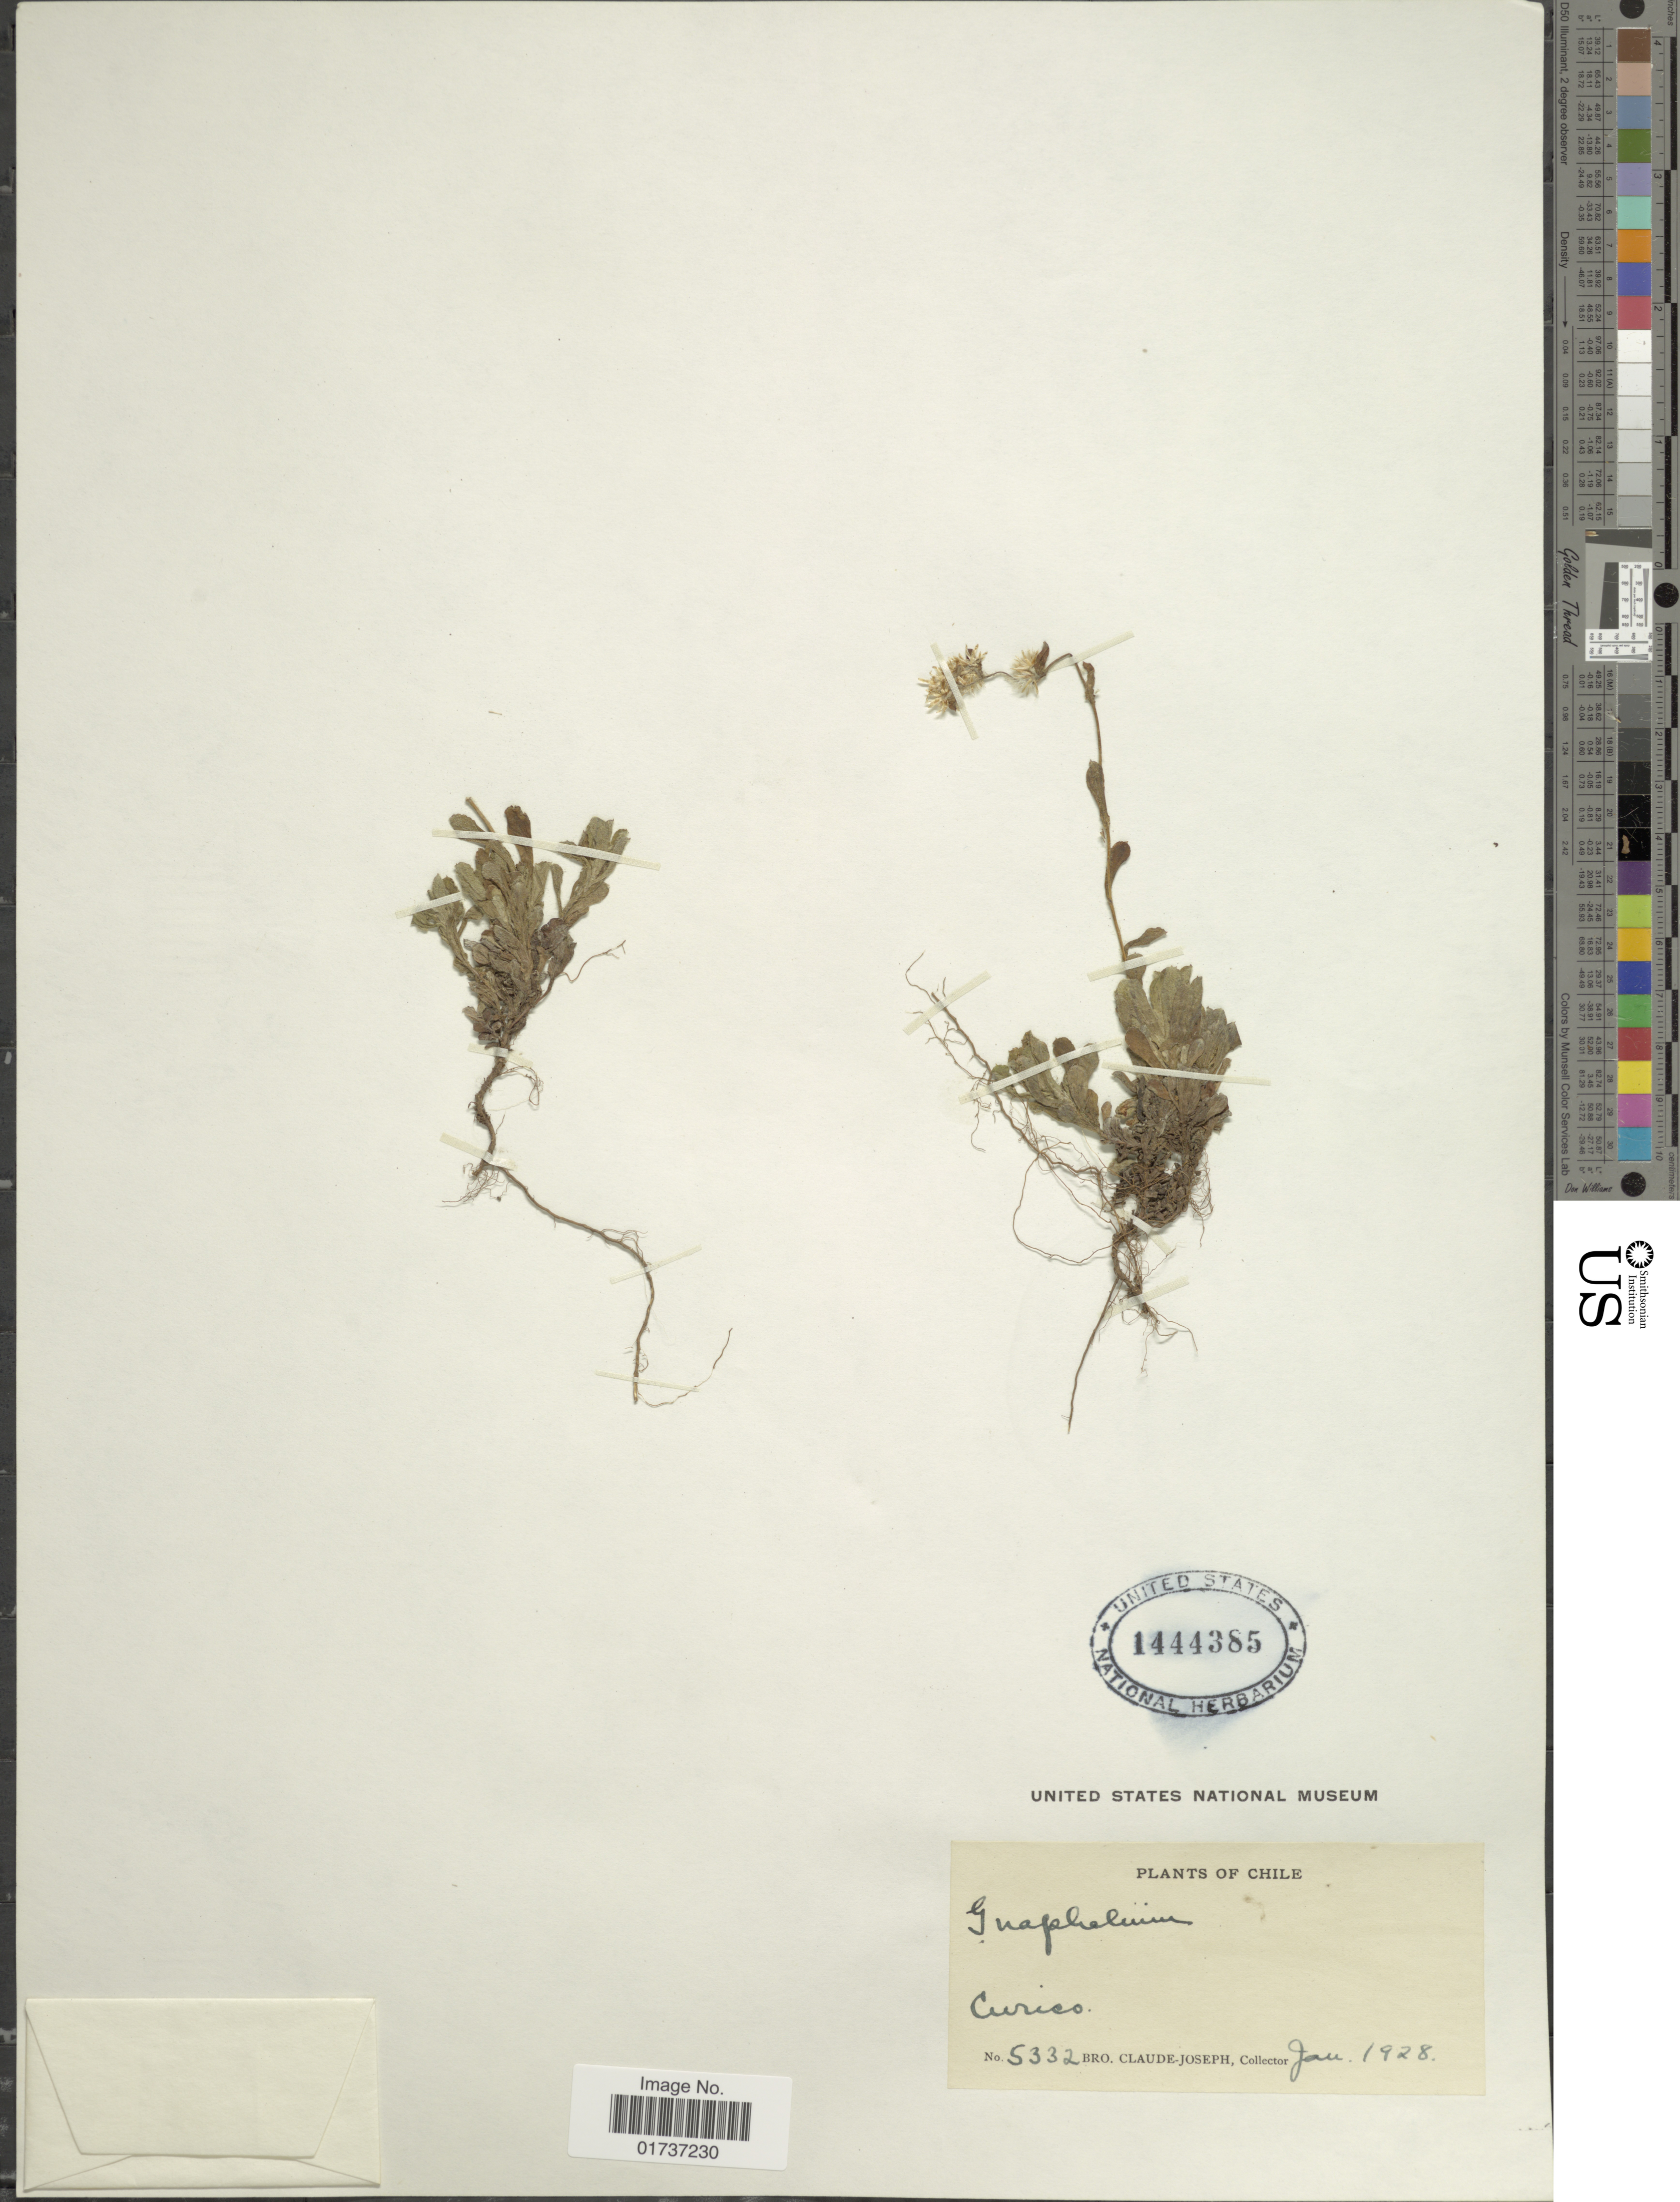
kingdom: Plantae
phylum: Tracheophyta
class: Magnoliopsida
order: Asterales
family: Asteraceae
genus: Gnaphalium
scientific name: Gnaphalium sp.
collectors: Bro. Claude-Joseph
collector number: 5332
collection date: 1928-01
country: Chile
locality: Curico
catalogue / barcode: US 1444385